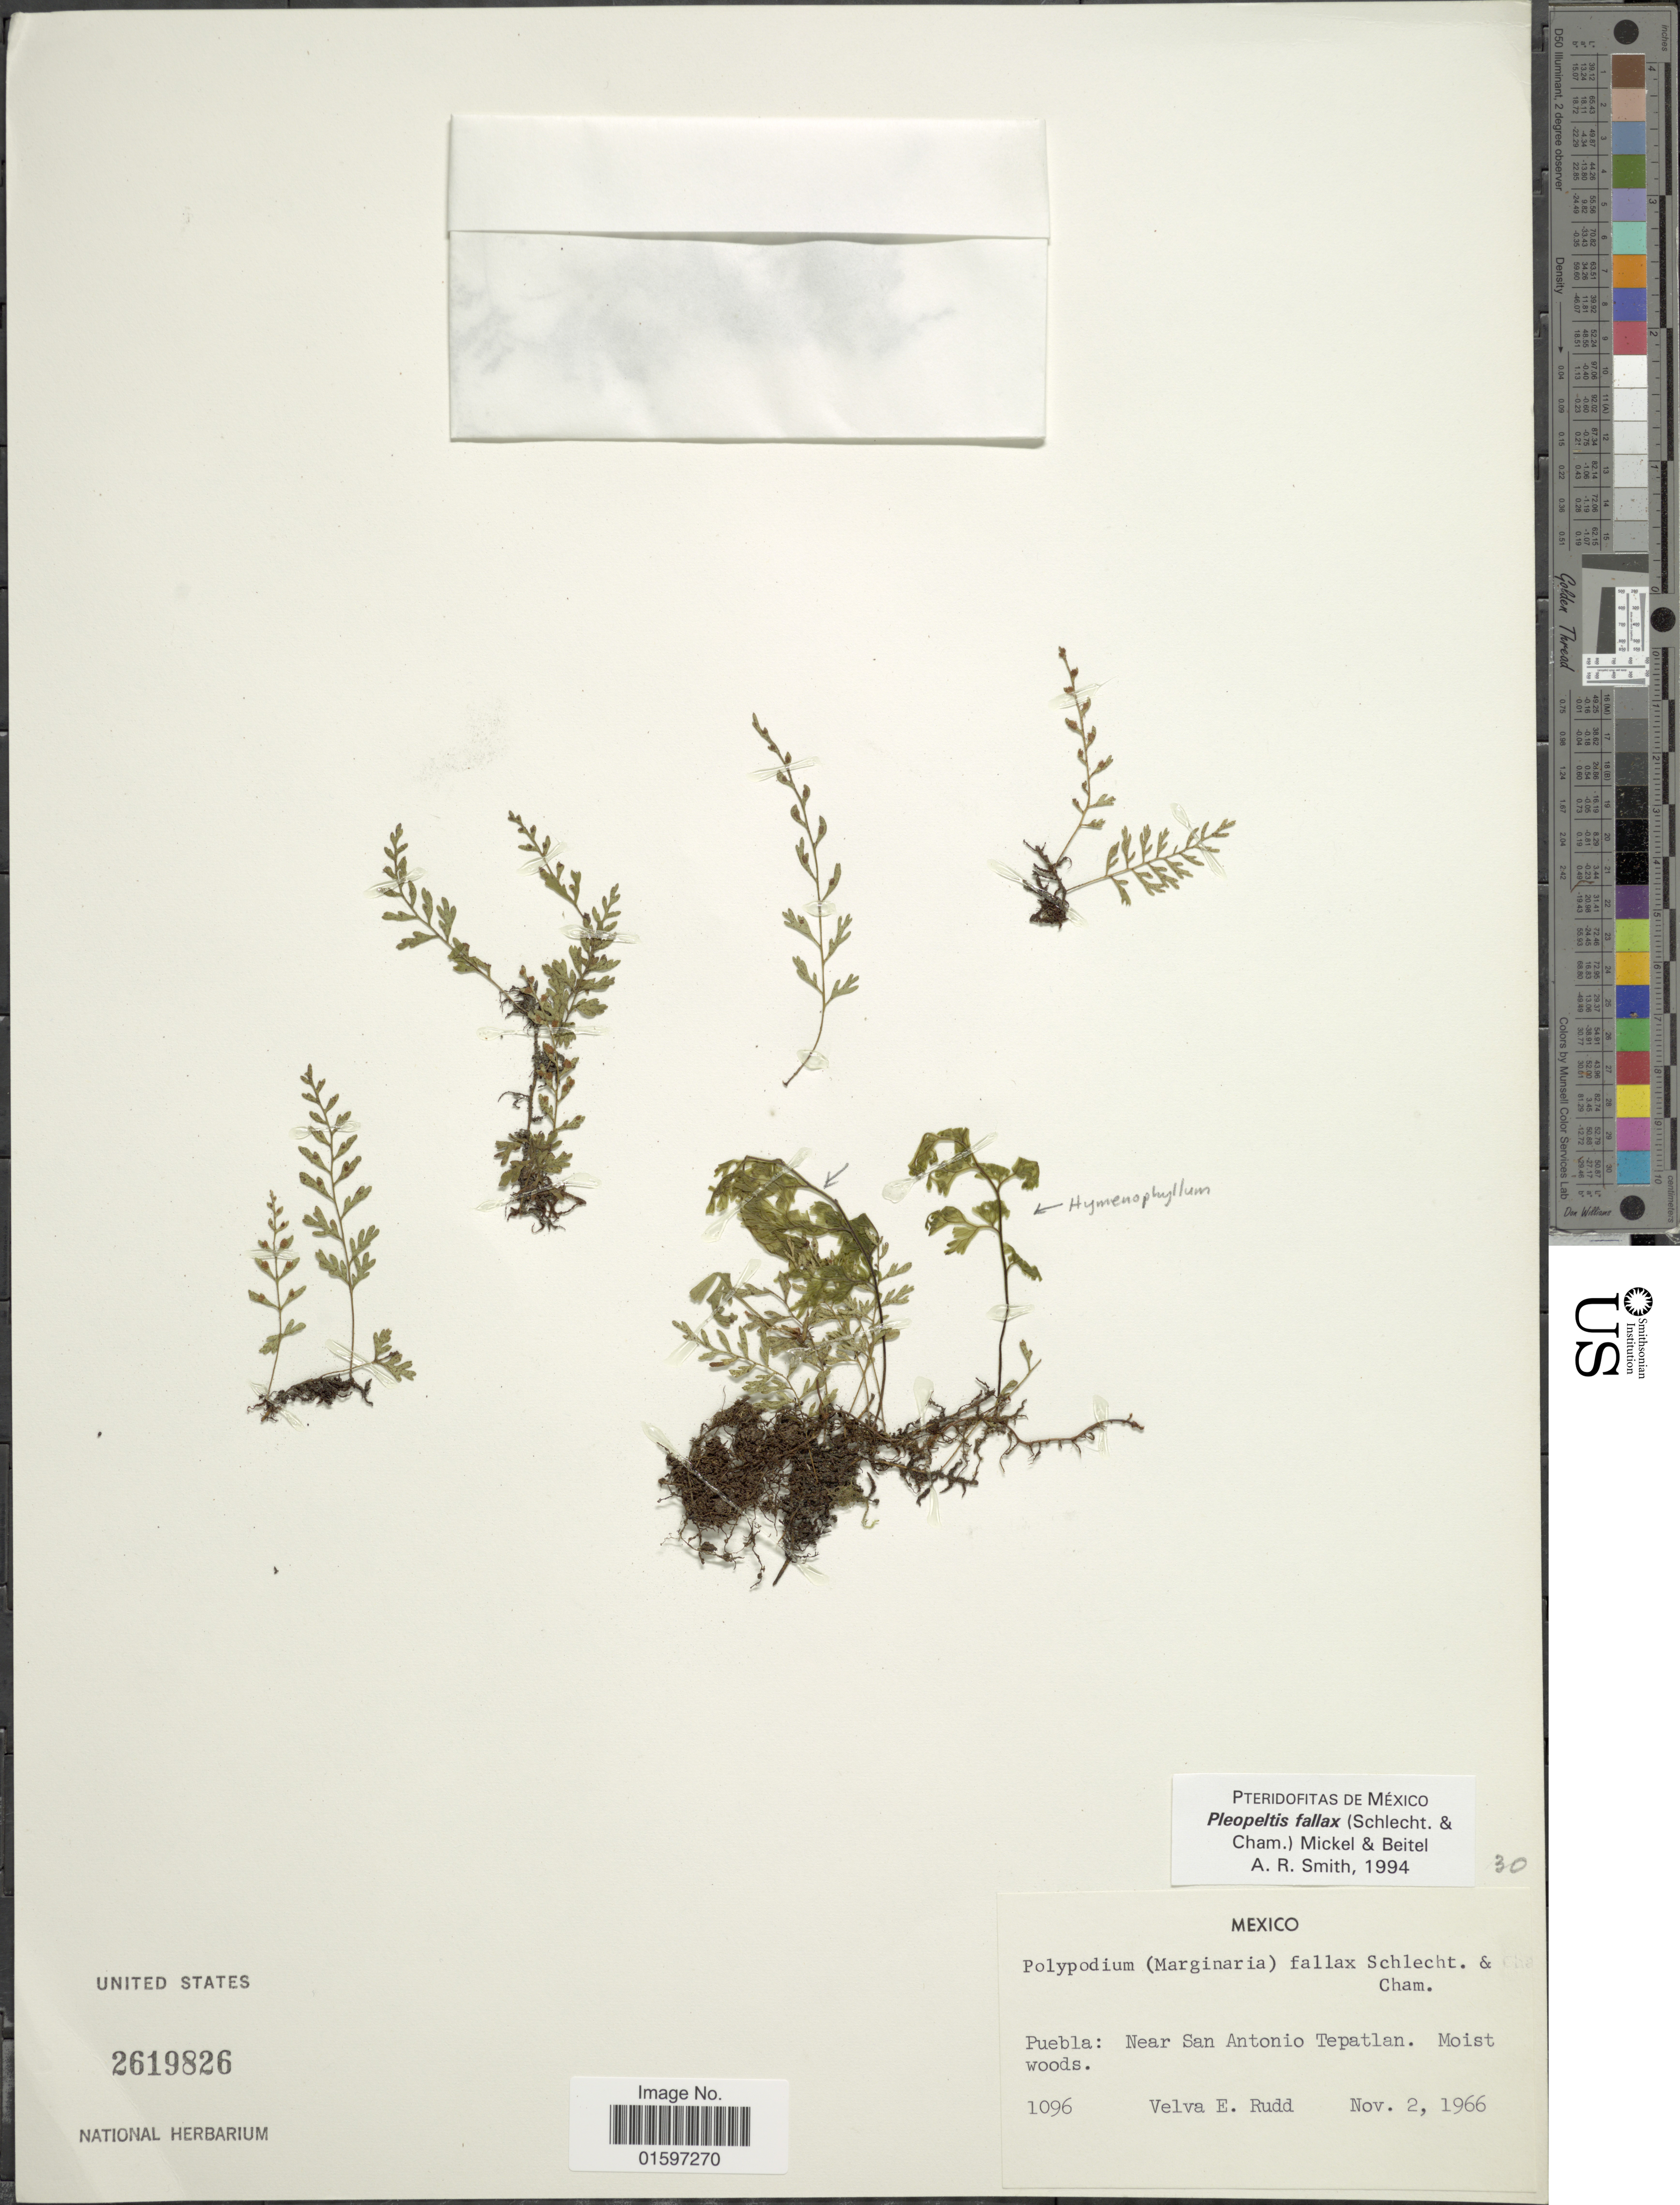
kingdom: Plantae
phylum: Tracheophyta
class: Polypodiopsida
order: Polypodiales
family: Polypodiaceae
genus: Pleopeltis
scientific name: Pleopeltis fallax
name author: (Schltdl. & Cham.) Mickel & Beitel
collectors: V. E. Rudd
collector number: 1096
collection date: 1966-11-02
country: Mexico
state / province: Puebla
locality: Near San Antonio Tepatlan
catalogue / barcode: US 2619826